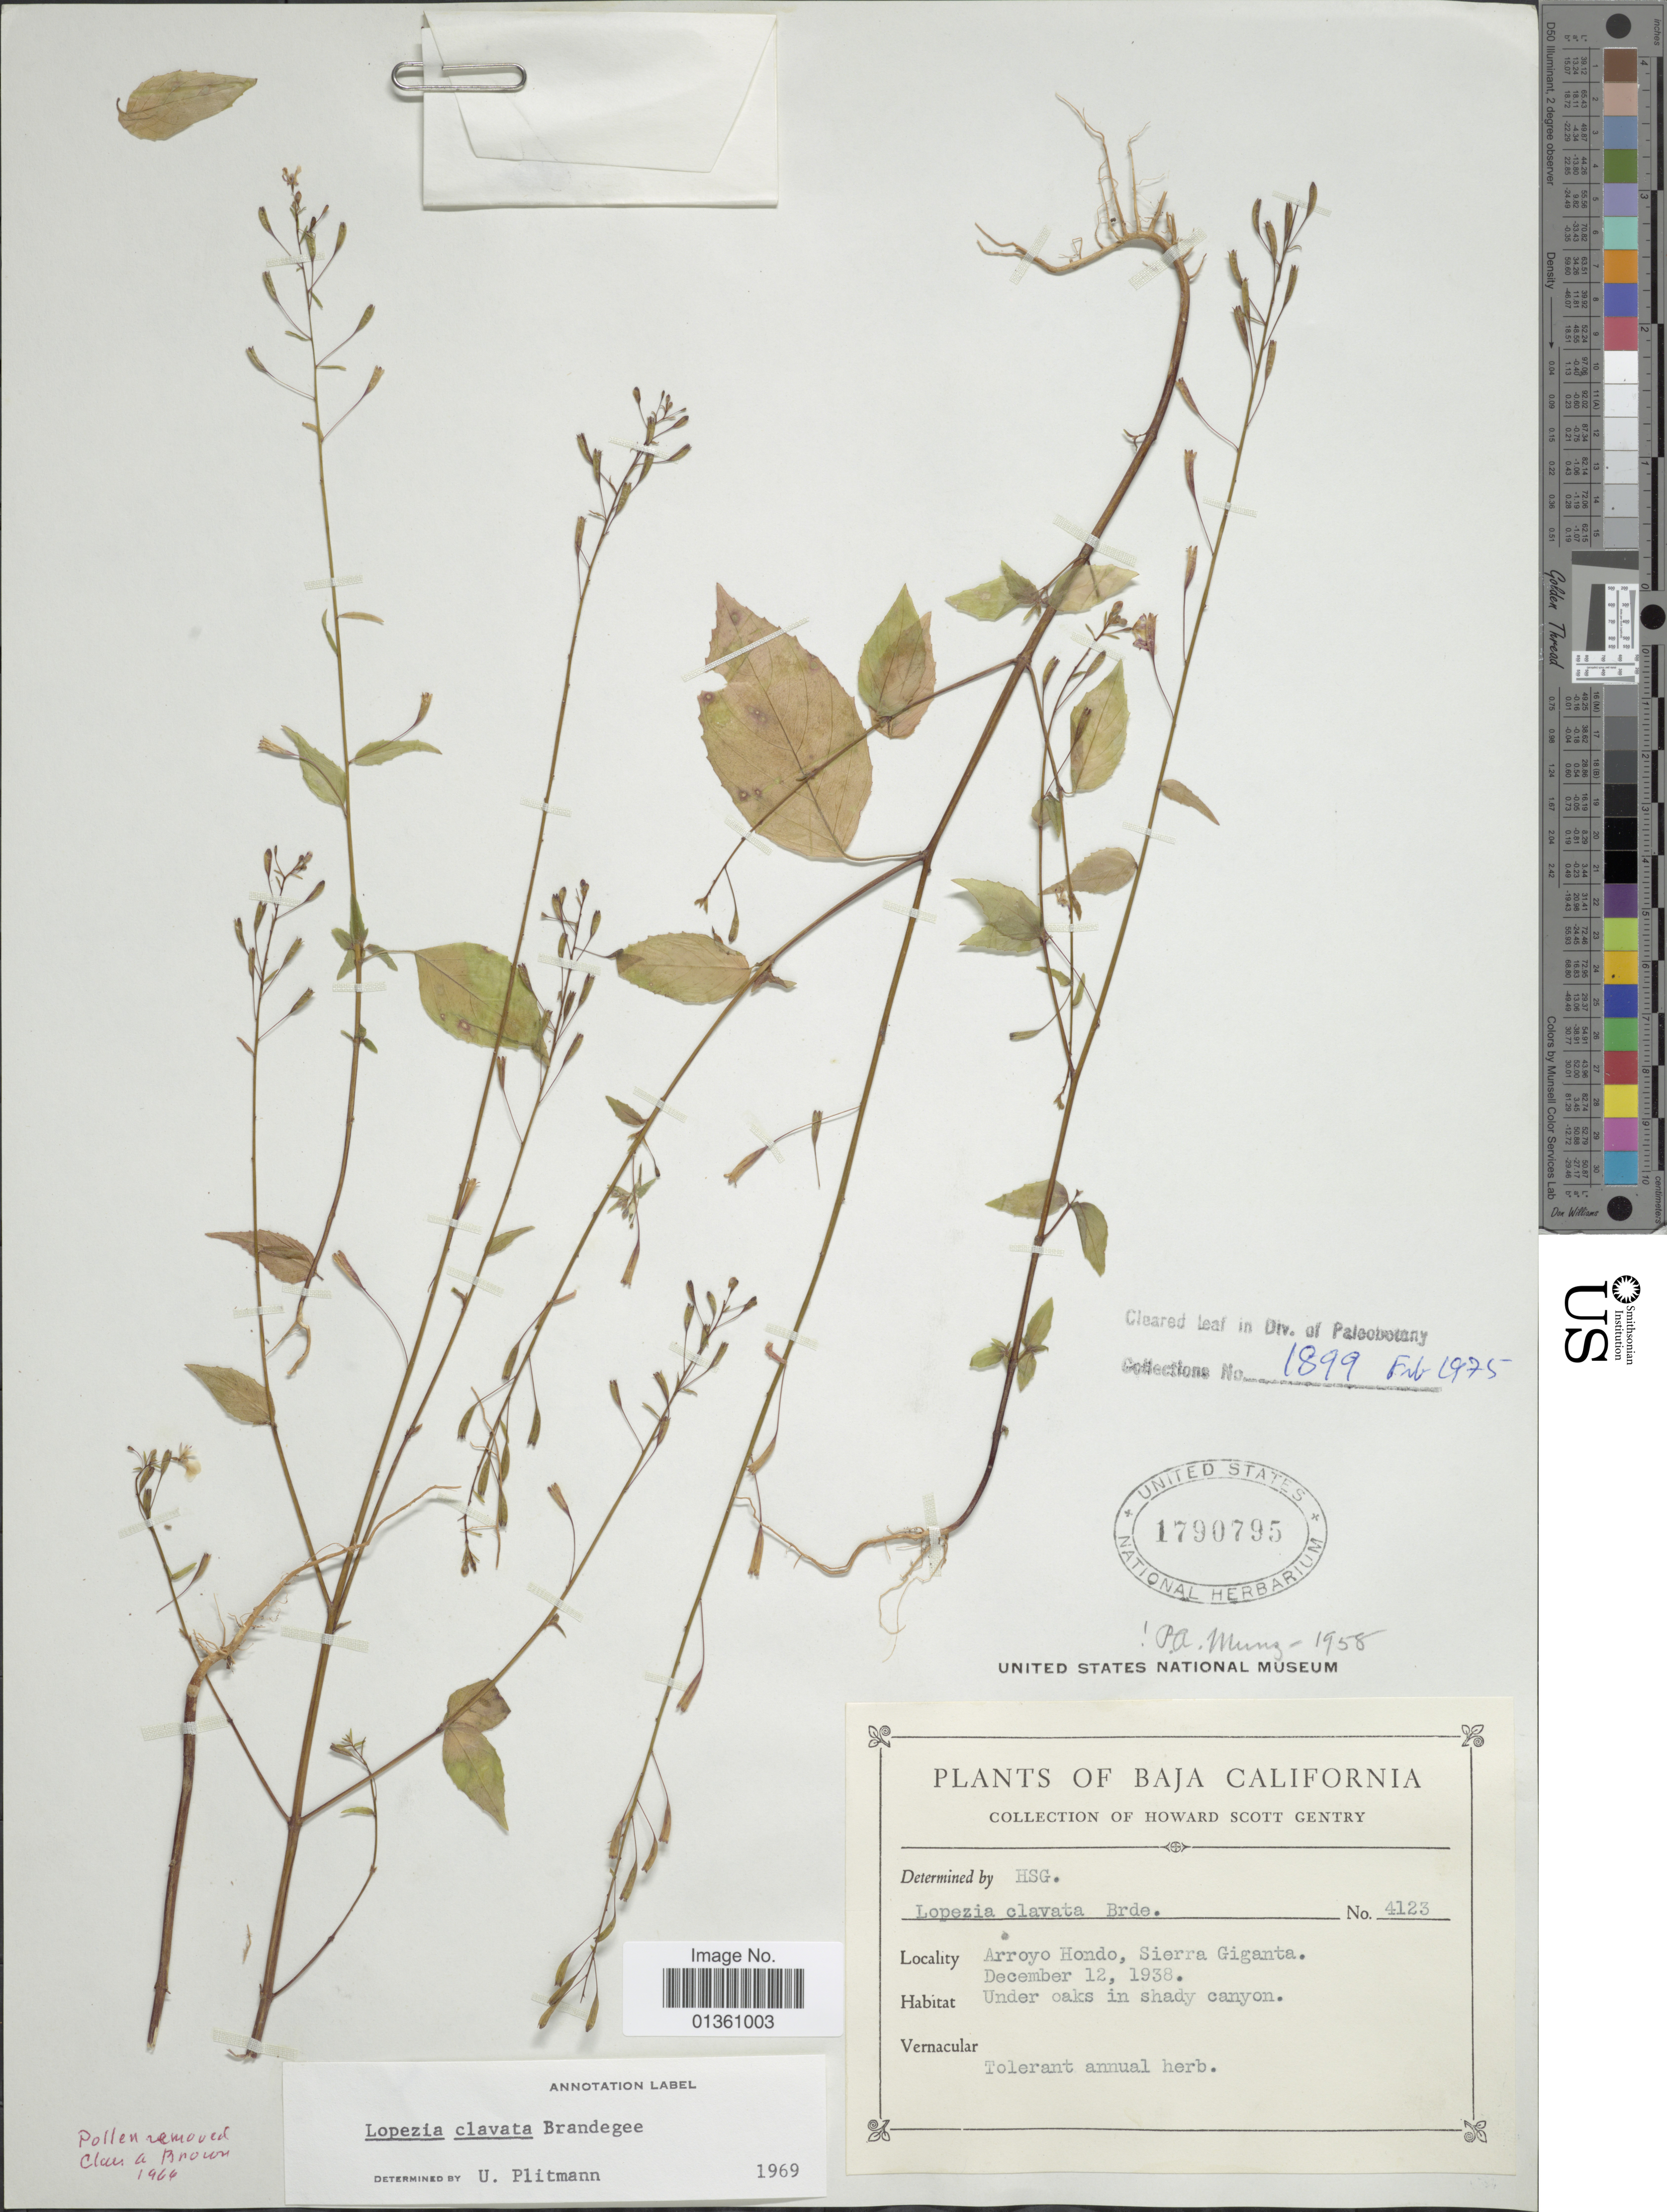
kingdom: Plantae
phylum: Tracheophyta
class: Magnoliopsida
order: Myrtales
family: Onagraceae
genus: Lopezia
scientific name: Lopezia clavata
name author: Brandegee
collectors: H. S. Gentry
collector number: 4123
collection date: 1938-12-12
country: Mexico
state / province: Baja California Sur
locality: Arroyo Hondo, Sierra Giganta.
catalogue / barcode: US 1790795